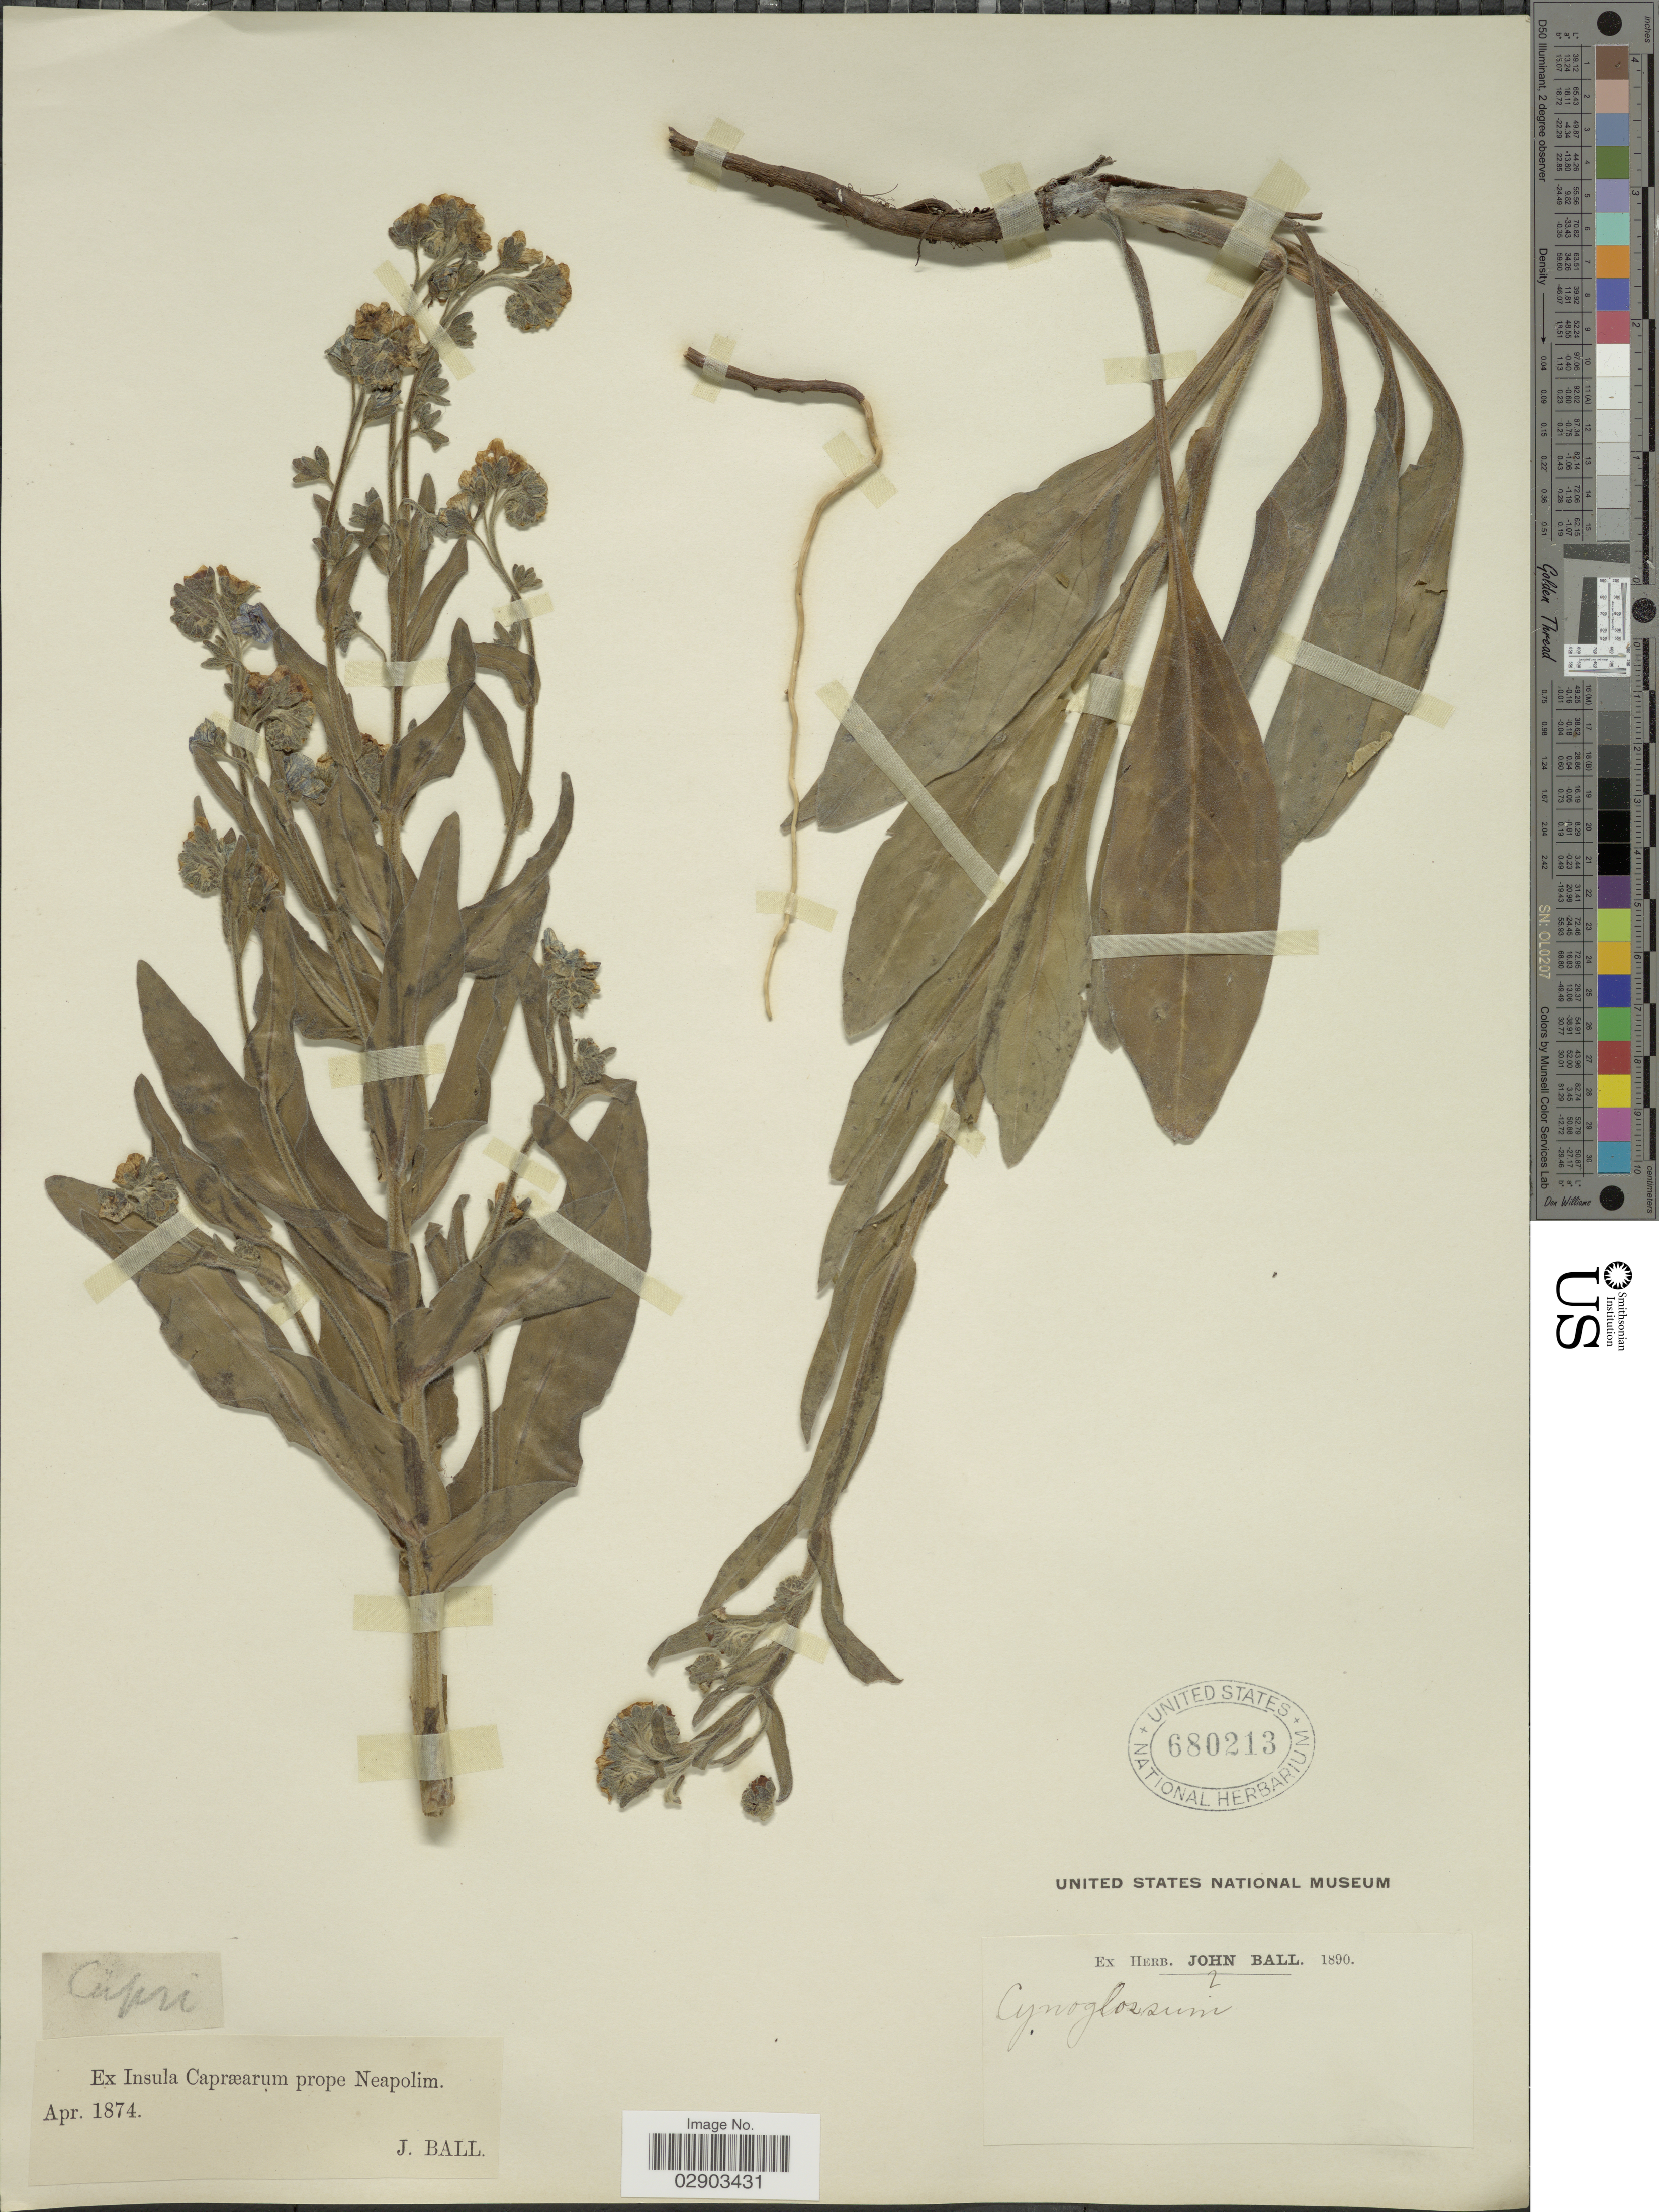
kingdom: Plantae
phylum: Tracheophyta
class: Magnoliopsida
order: Boraginales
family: Boraginaceae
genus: Cynoglossum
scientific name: Cynoglossum sp.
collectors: J. Ball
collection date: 1874-04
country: Italy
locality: Ex Insula Capræarum prope Neapolim.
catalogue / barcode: US 680213